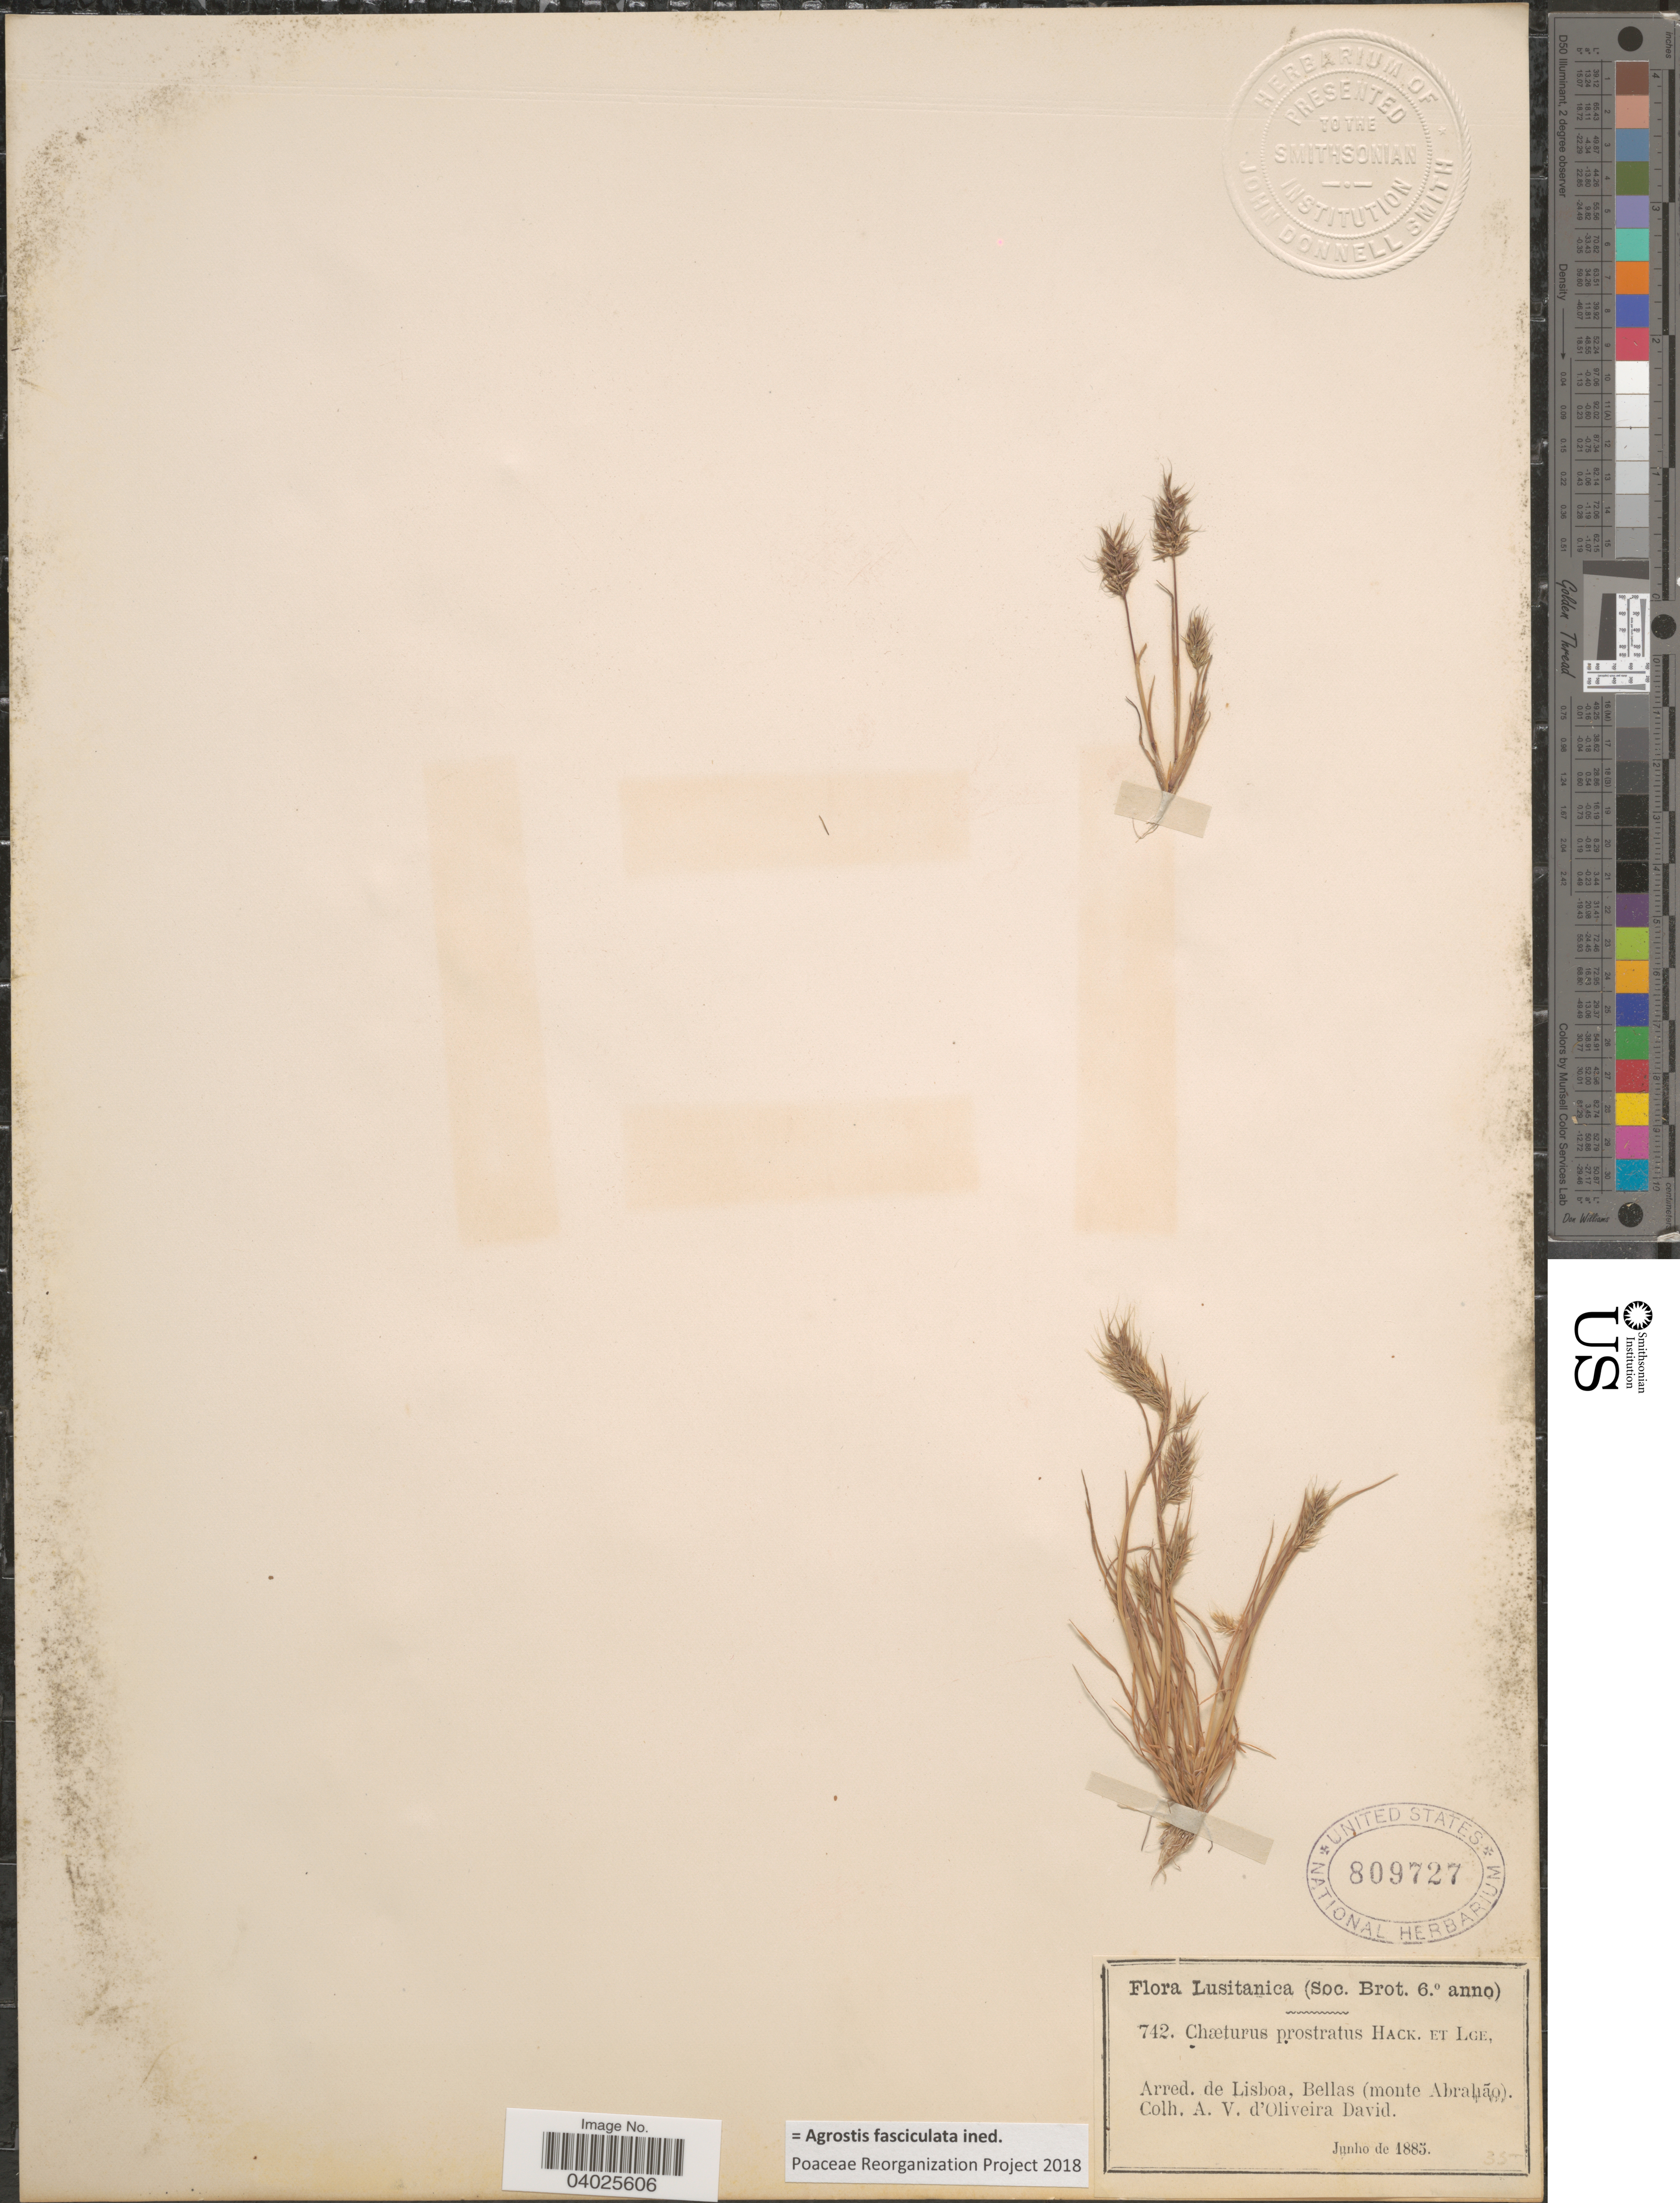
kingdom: Plantae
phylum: Tracheophyta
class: Liliopsida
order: Poales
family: Poaceae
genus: Agrostis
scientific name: Agrostis fasciculata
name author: Roem. & Schult.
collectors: A. D'Oliveira David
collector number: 742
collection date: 1885-06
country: Portugal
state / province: Lisboa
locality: Lusitanica. Arred. de Lisboa, Bellas (monte Abrahão).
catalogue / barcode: US 809727